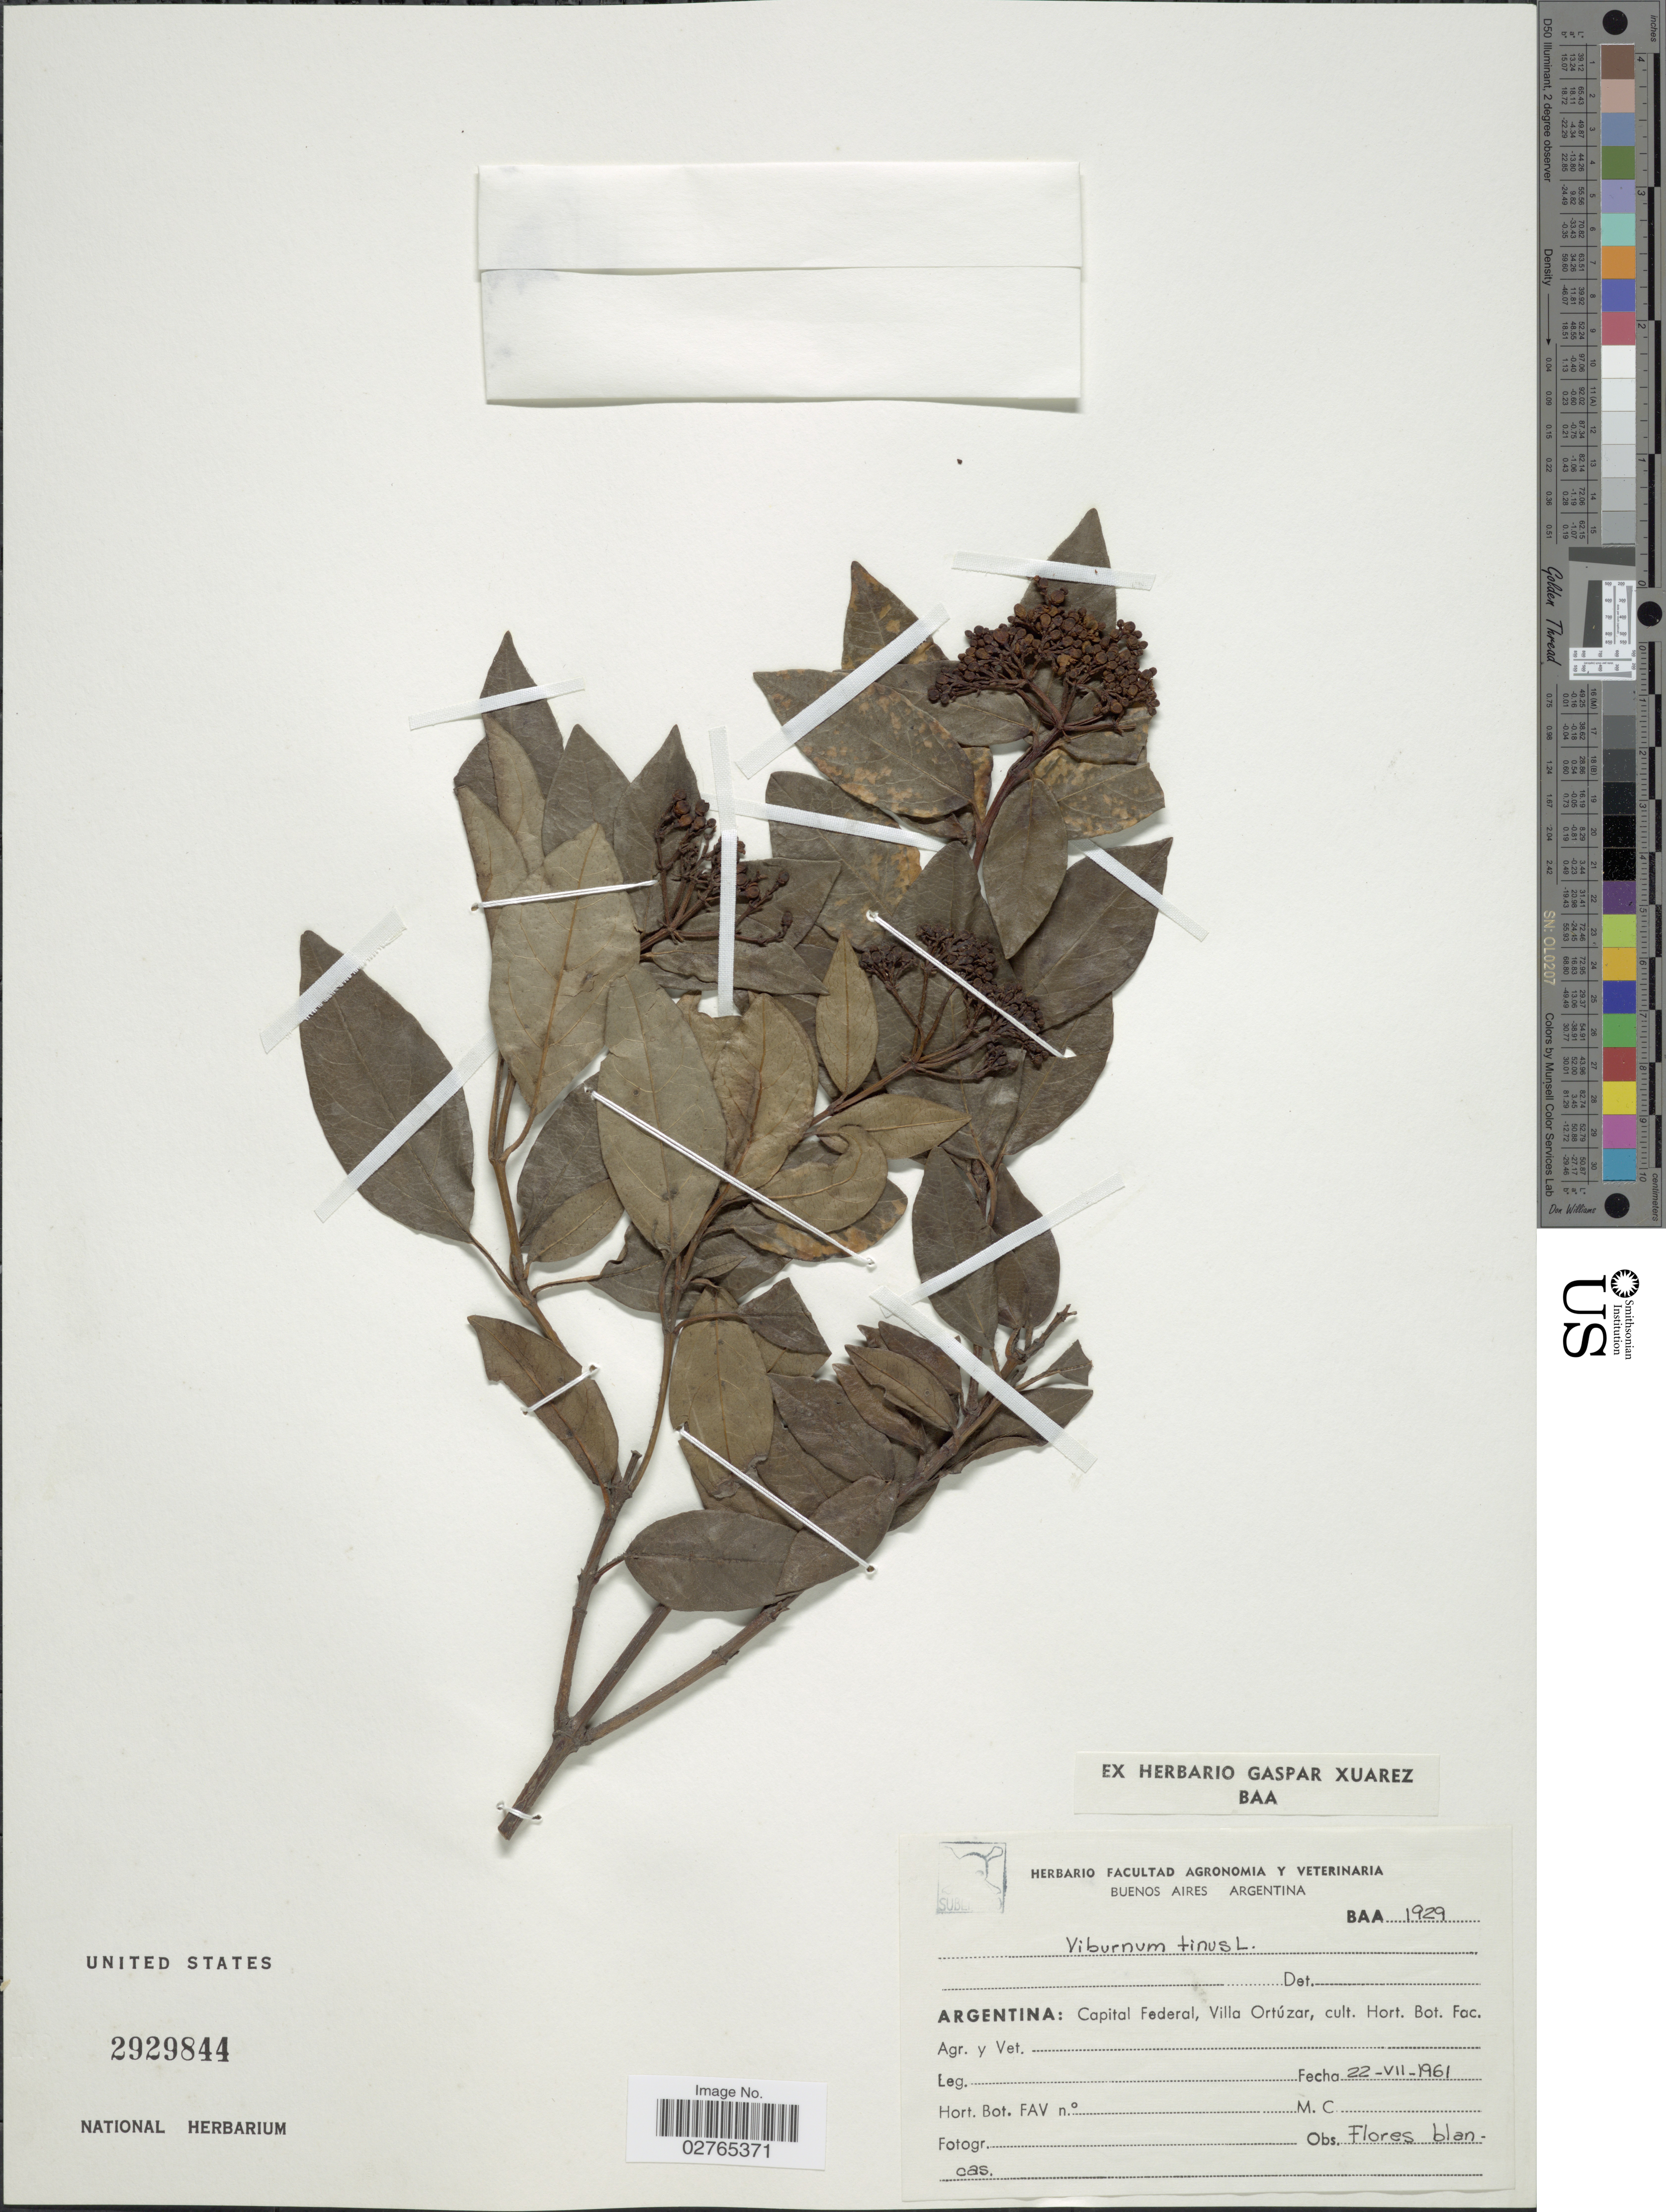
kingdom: Plantae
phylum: Tracheophyta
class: Magnoliopsida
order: Dipsacales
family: Viburnaceae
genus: Viburnum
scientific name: Viburnum tinus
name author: L.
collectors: Ex Herbario Gaspar Xuarez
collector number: BAA1929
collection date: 1961-07-22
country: Argentina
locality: Capital Federal, Villa Ortúzar, cult. Hort. Bot. Fac. Agr. y Vet.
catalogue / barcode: US 2929844